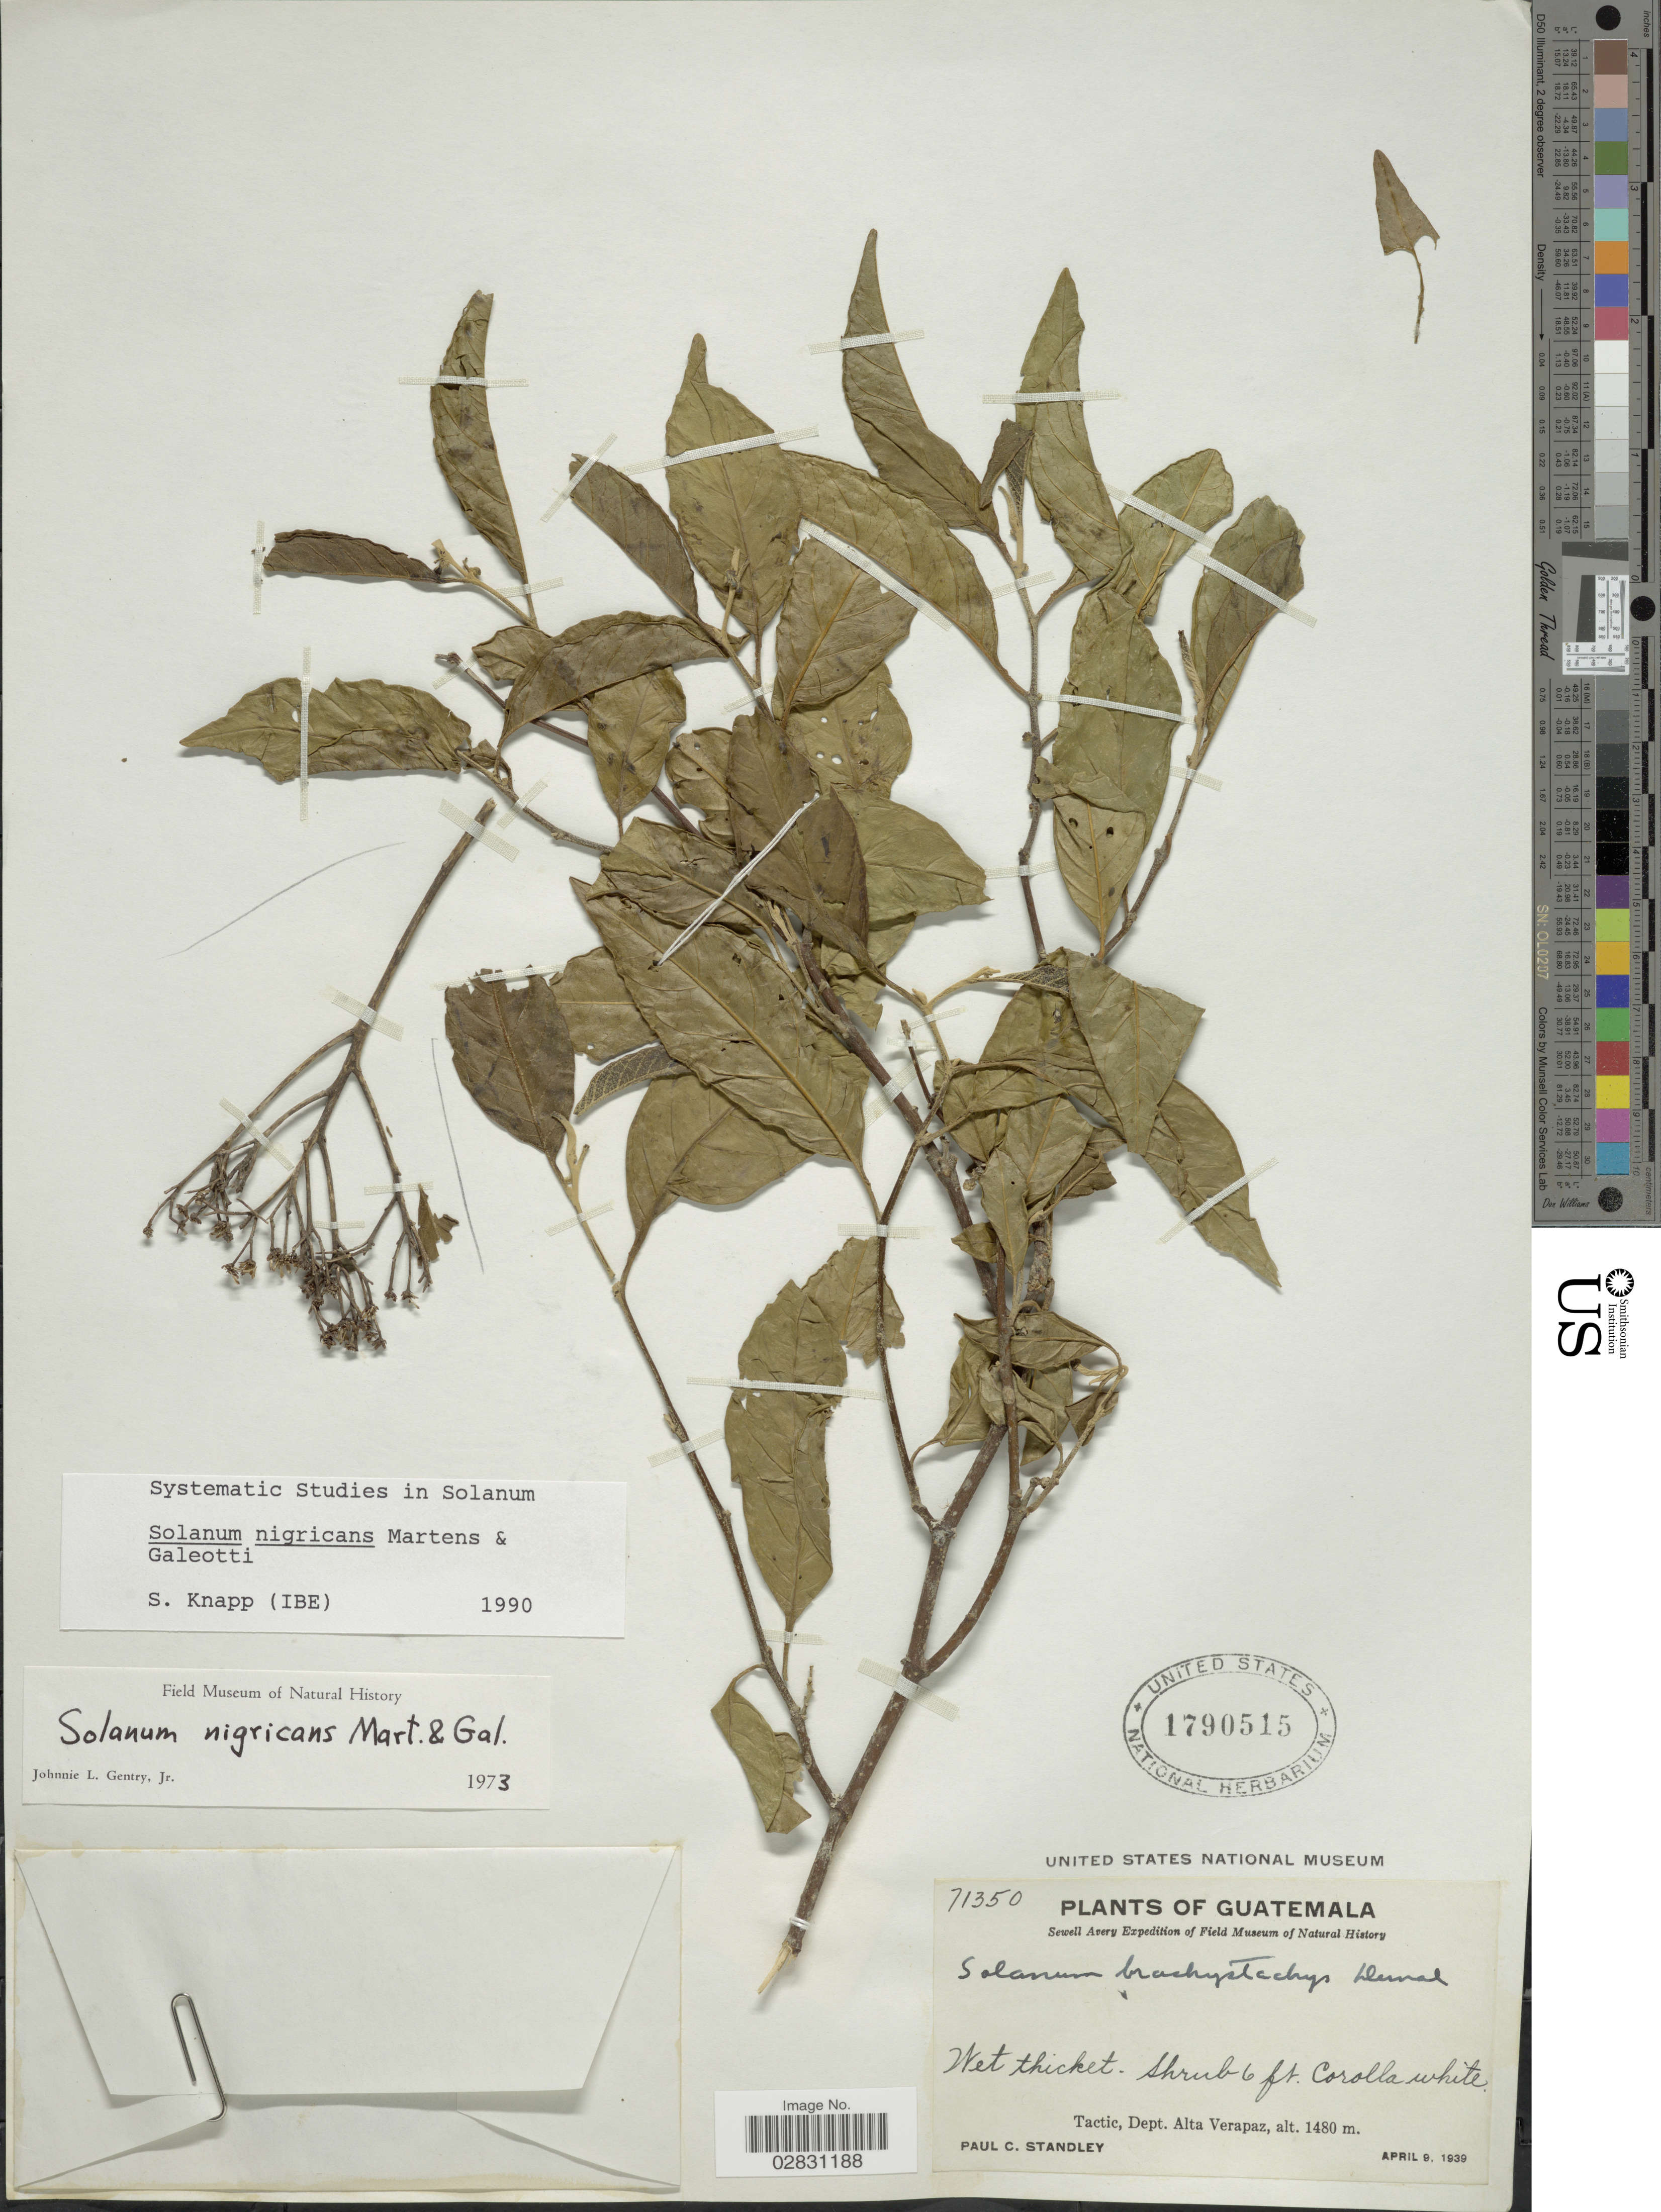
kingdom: Plantae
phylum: Tracheophyta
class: Magnoliopsida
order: Solanales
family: Solanaceae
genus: Solanum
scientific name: Solanum nigricans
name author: M. Martens & Galeotti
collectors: P. C. Standley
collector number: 71350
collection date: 1939-04-09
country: Guatemala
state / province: Alta Verapaz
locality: Tactic, Dept. Alta Verapaz.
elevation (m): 1480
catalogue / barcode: US 1790515